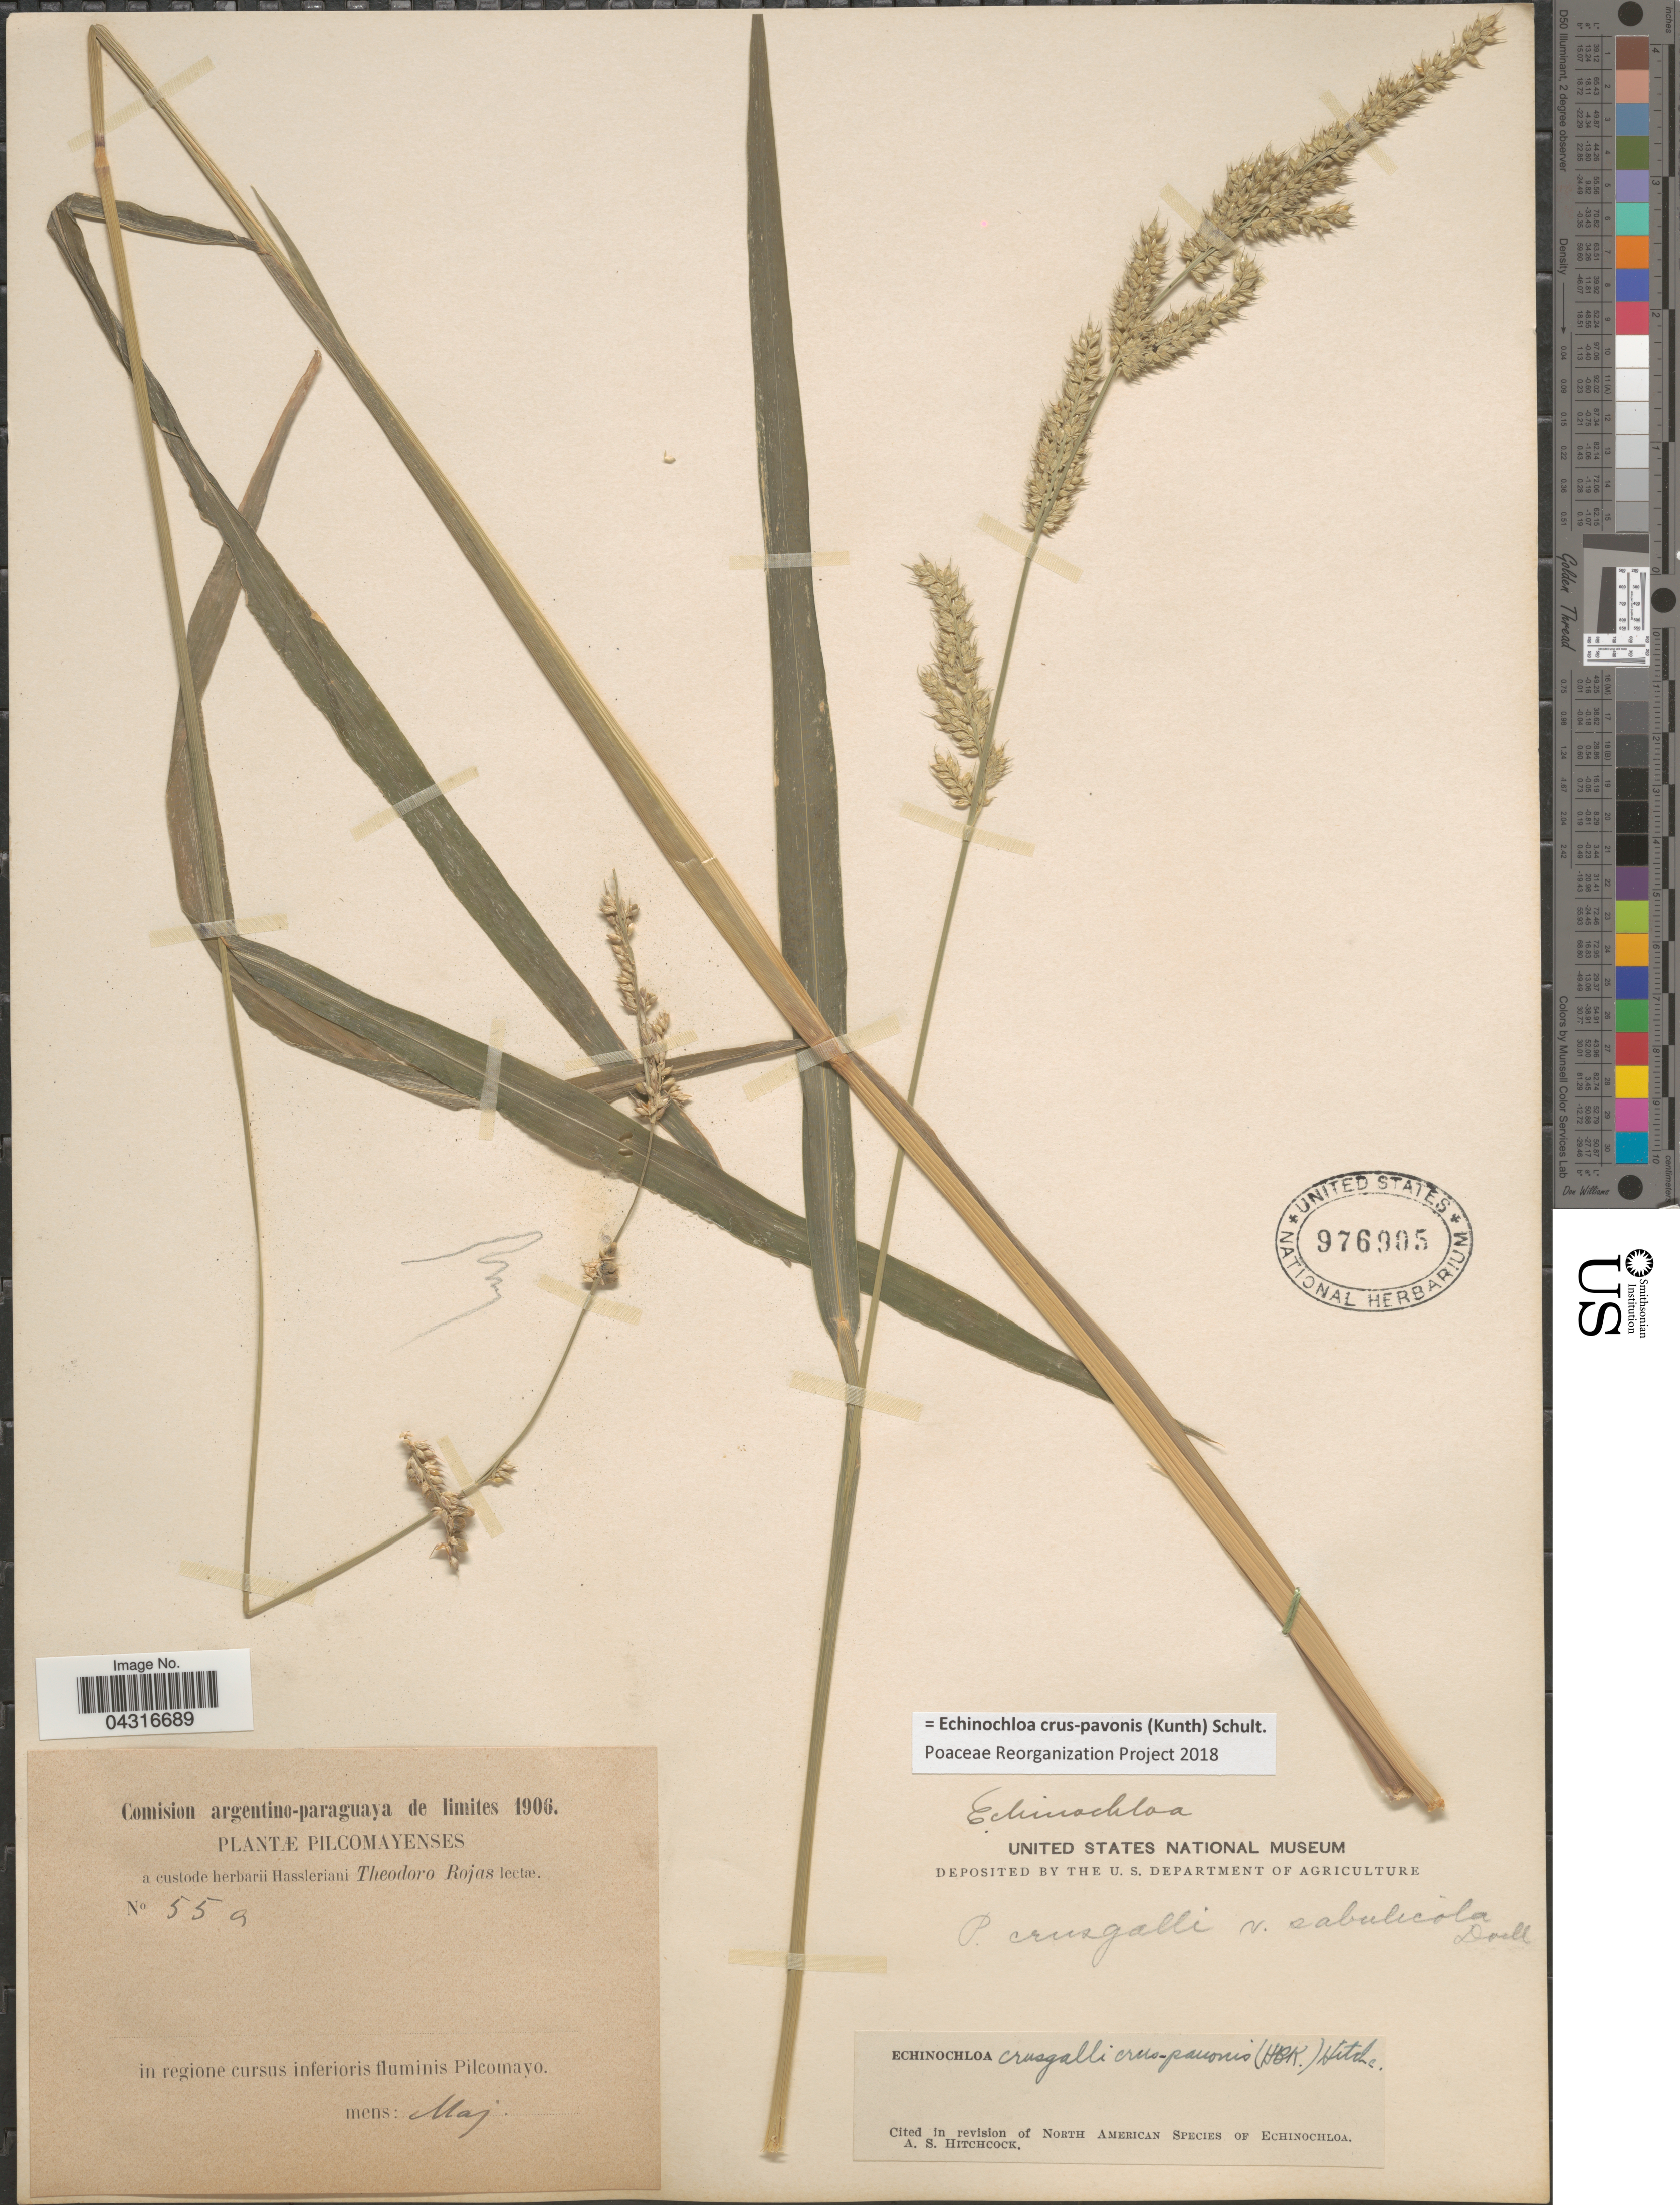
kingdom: Plantae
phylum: Tracheophyta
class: Liliopsida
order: Poales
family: Poaceae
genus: Echinochloa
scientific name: Echinochloa crus-pavonis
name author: (Kunth) Schult.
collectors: T. Rojas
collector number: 55a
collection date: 1906-05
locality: In regione cursus inferioris fluminis Pilcomayo.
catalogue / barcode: US 976905